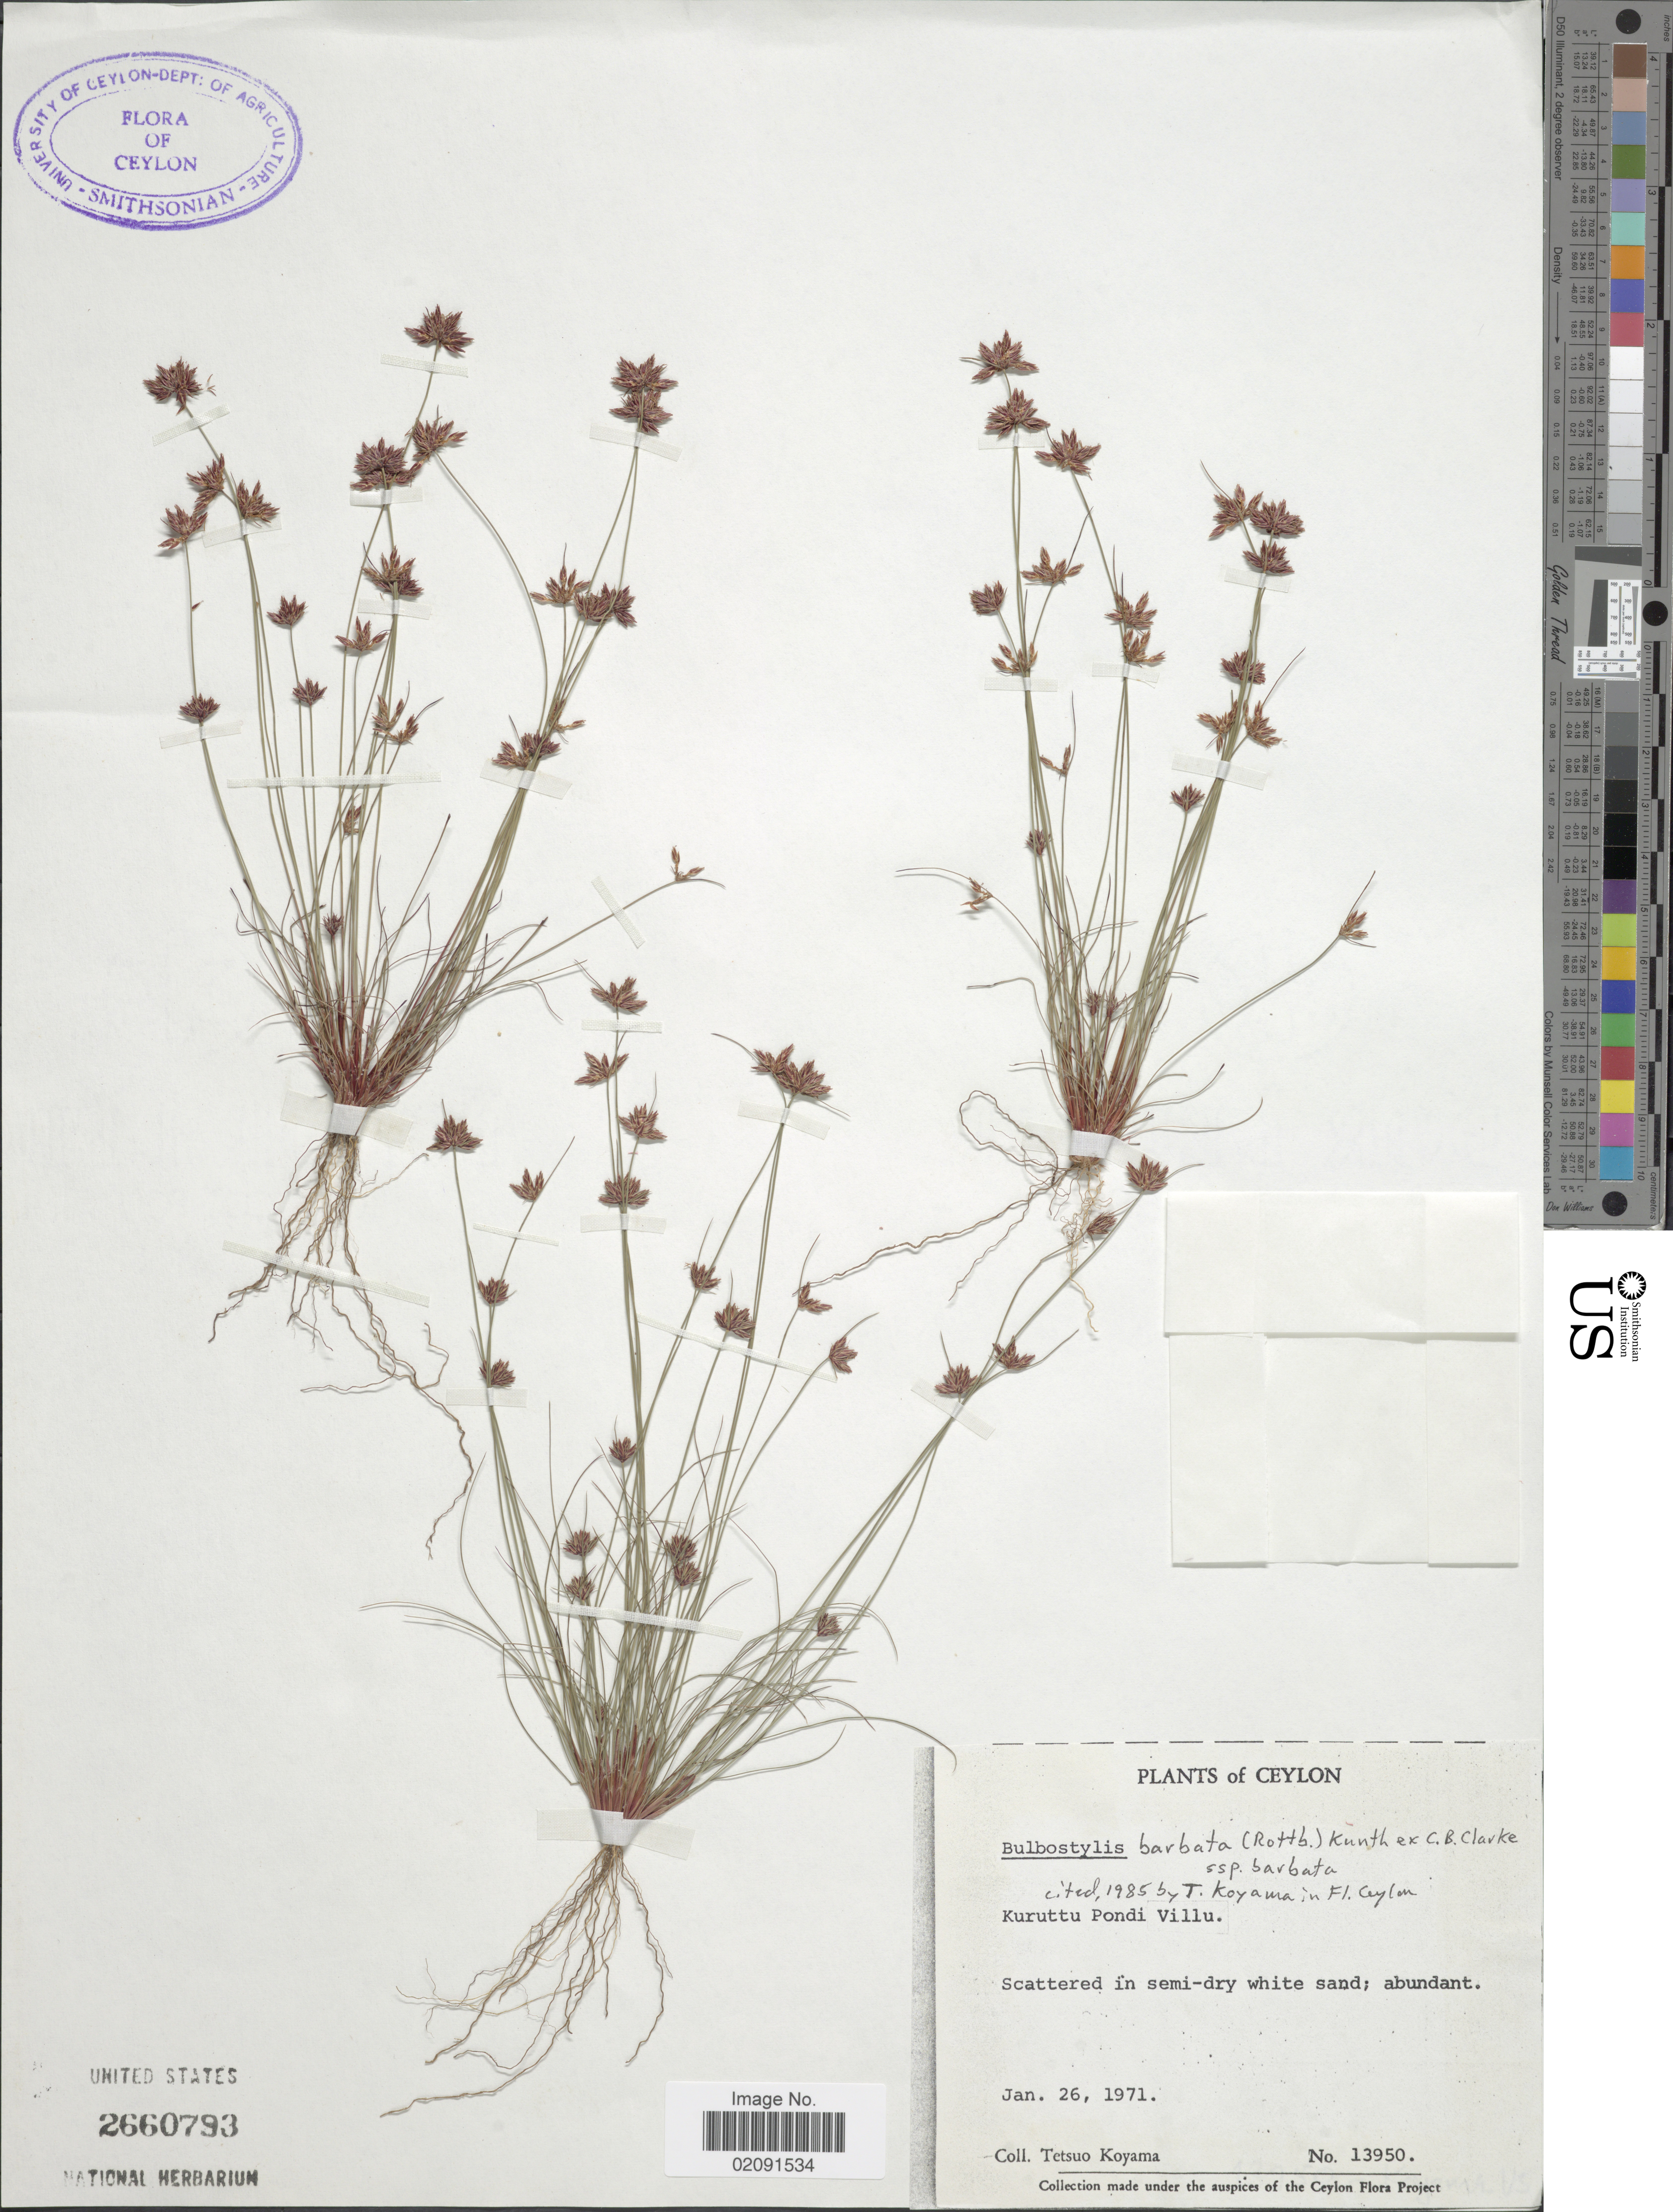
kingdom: Plantae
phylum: Tracheophyta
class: Liliopsida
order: Poales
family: Cyperaceae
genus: Bulbostylis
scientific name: Bulbostylis barbata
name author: (Rottb.) C.B. Clarke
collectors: T. Koyama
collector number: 13950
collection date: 1971-01-26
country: Sri Lanka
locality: Ceylon, Kuruttu Pondi Villu.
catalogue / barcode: US 2660793